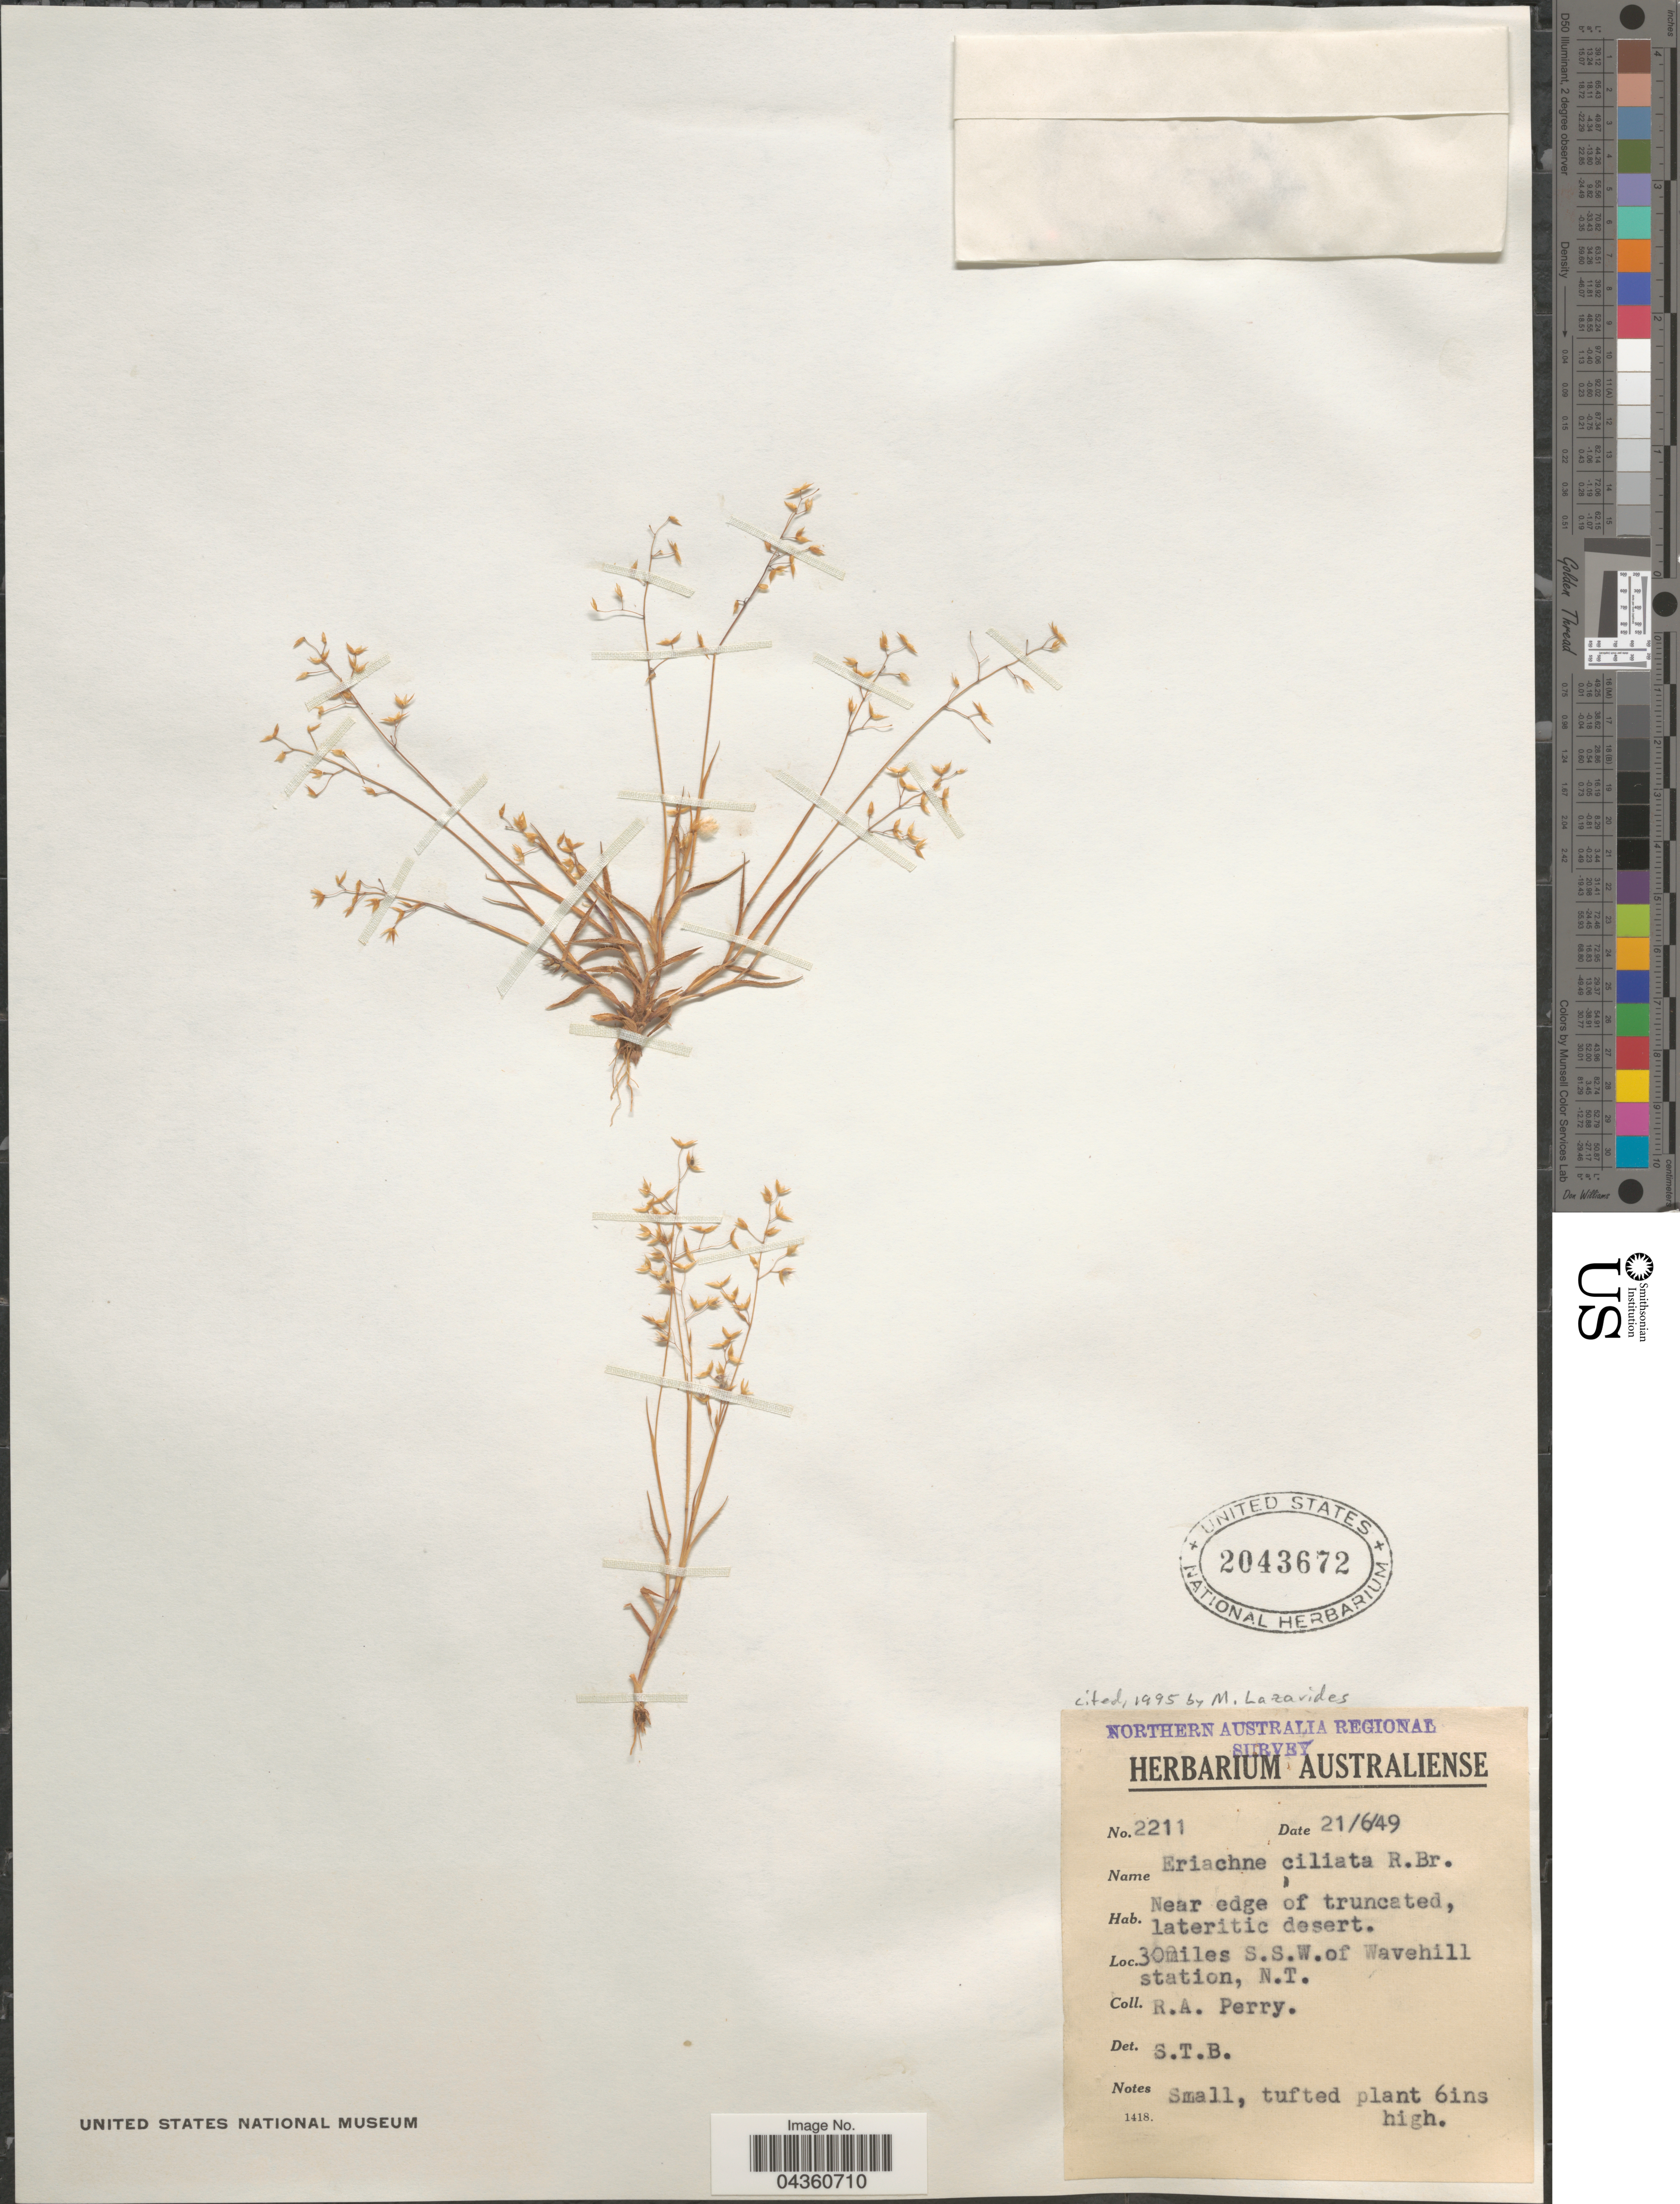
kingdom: Plantae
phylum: Tracheophyta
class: Liliopsida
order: Poales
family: Poaceae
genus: Eriachne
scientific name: Eriachne ciliata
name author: R. Br.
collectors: Perry, R. A.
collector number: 2211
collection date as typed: Transcribed d/m/y: 21/6/49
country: Australia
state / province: Northern Territory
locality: Northern Australia Regional Survey. 30 miles S.S.W. of Wavehill station.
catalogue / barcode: US 2043672